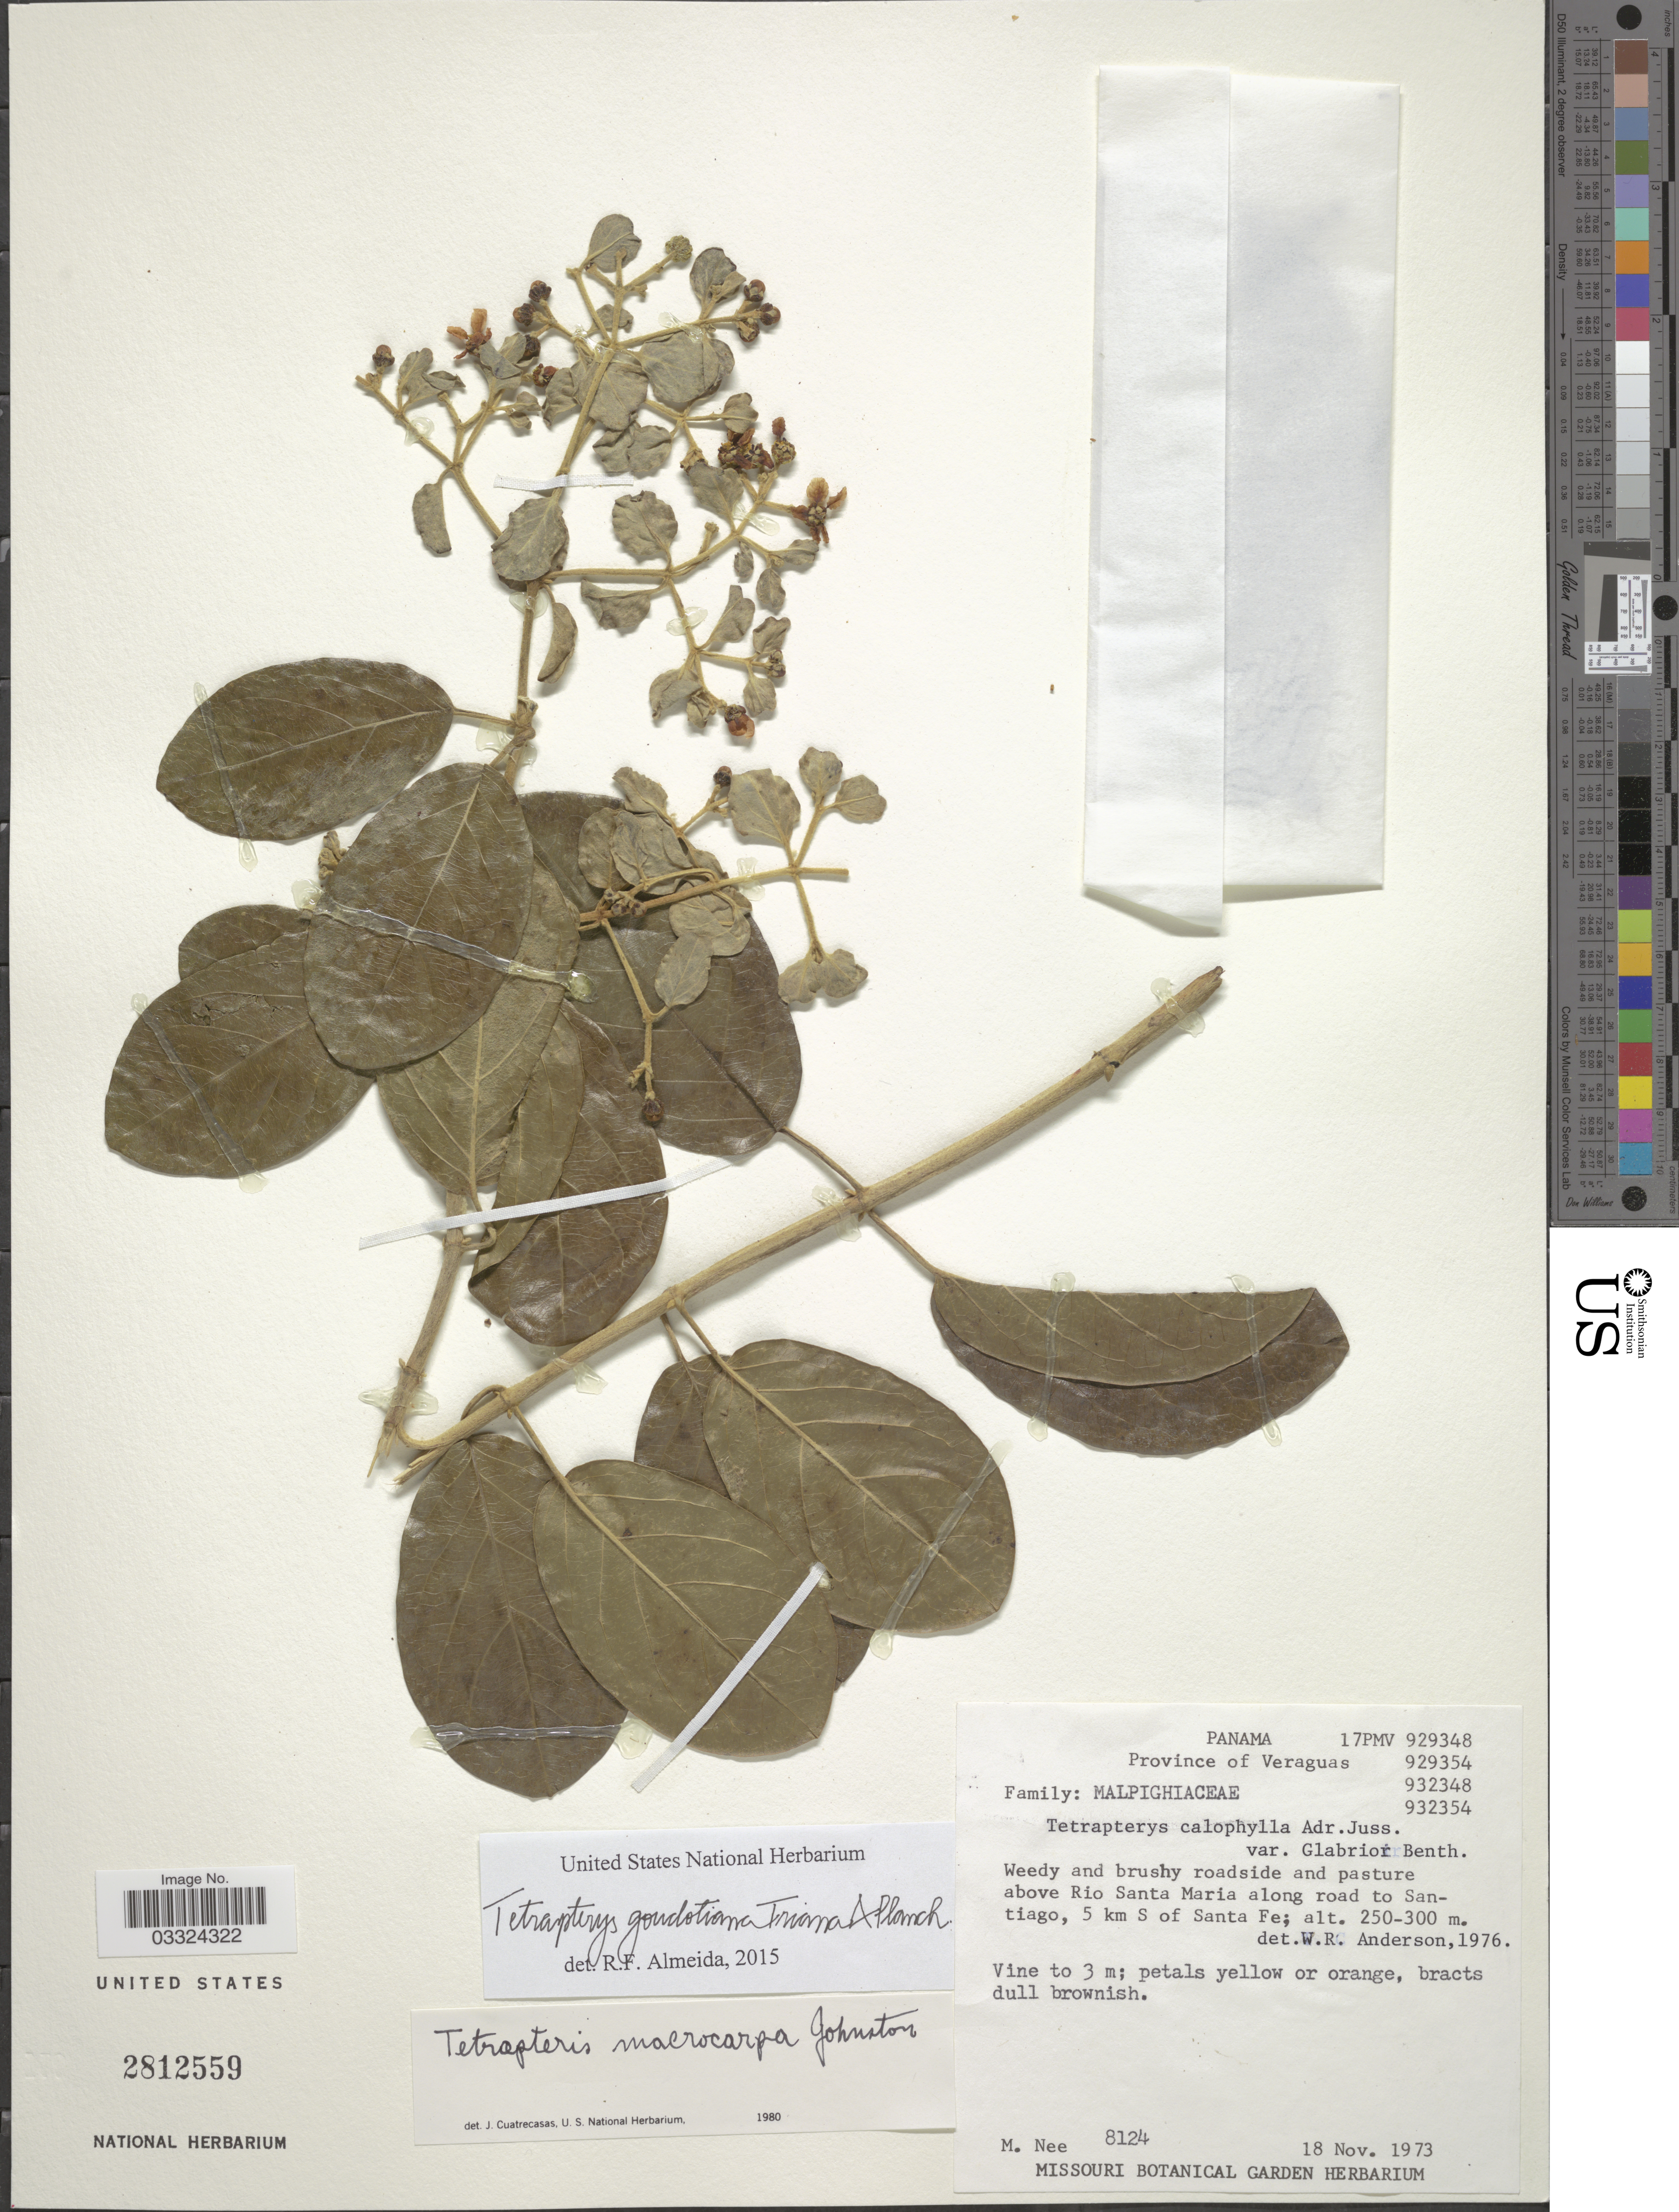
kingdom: Plantae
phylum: Tracheophyta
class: Magnoliopsida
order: Malpighiales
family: Malpighiaceae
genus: Tetrapterys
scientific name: Tetrapterys goudotiana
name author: Triana & Planch.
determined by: De Almeida, R. F., (HUEFS), Universidade Estadual de Feira de Santana (BRAZIL)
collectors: M. Nee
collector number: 8124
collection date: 1973-11-18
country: Panama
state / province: Veraguas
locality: Roadside and pasture above Rio Santa Maria along road to Santiago, 5 km S of Santa Fe.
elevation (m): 250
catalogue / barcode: US 2812559